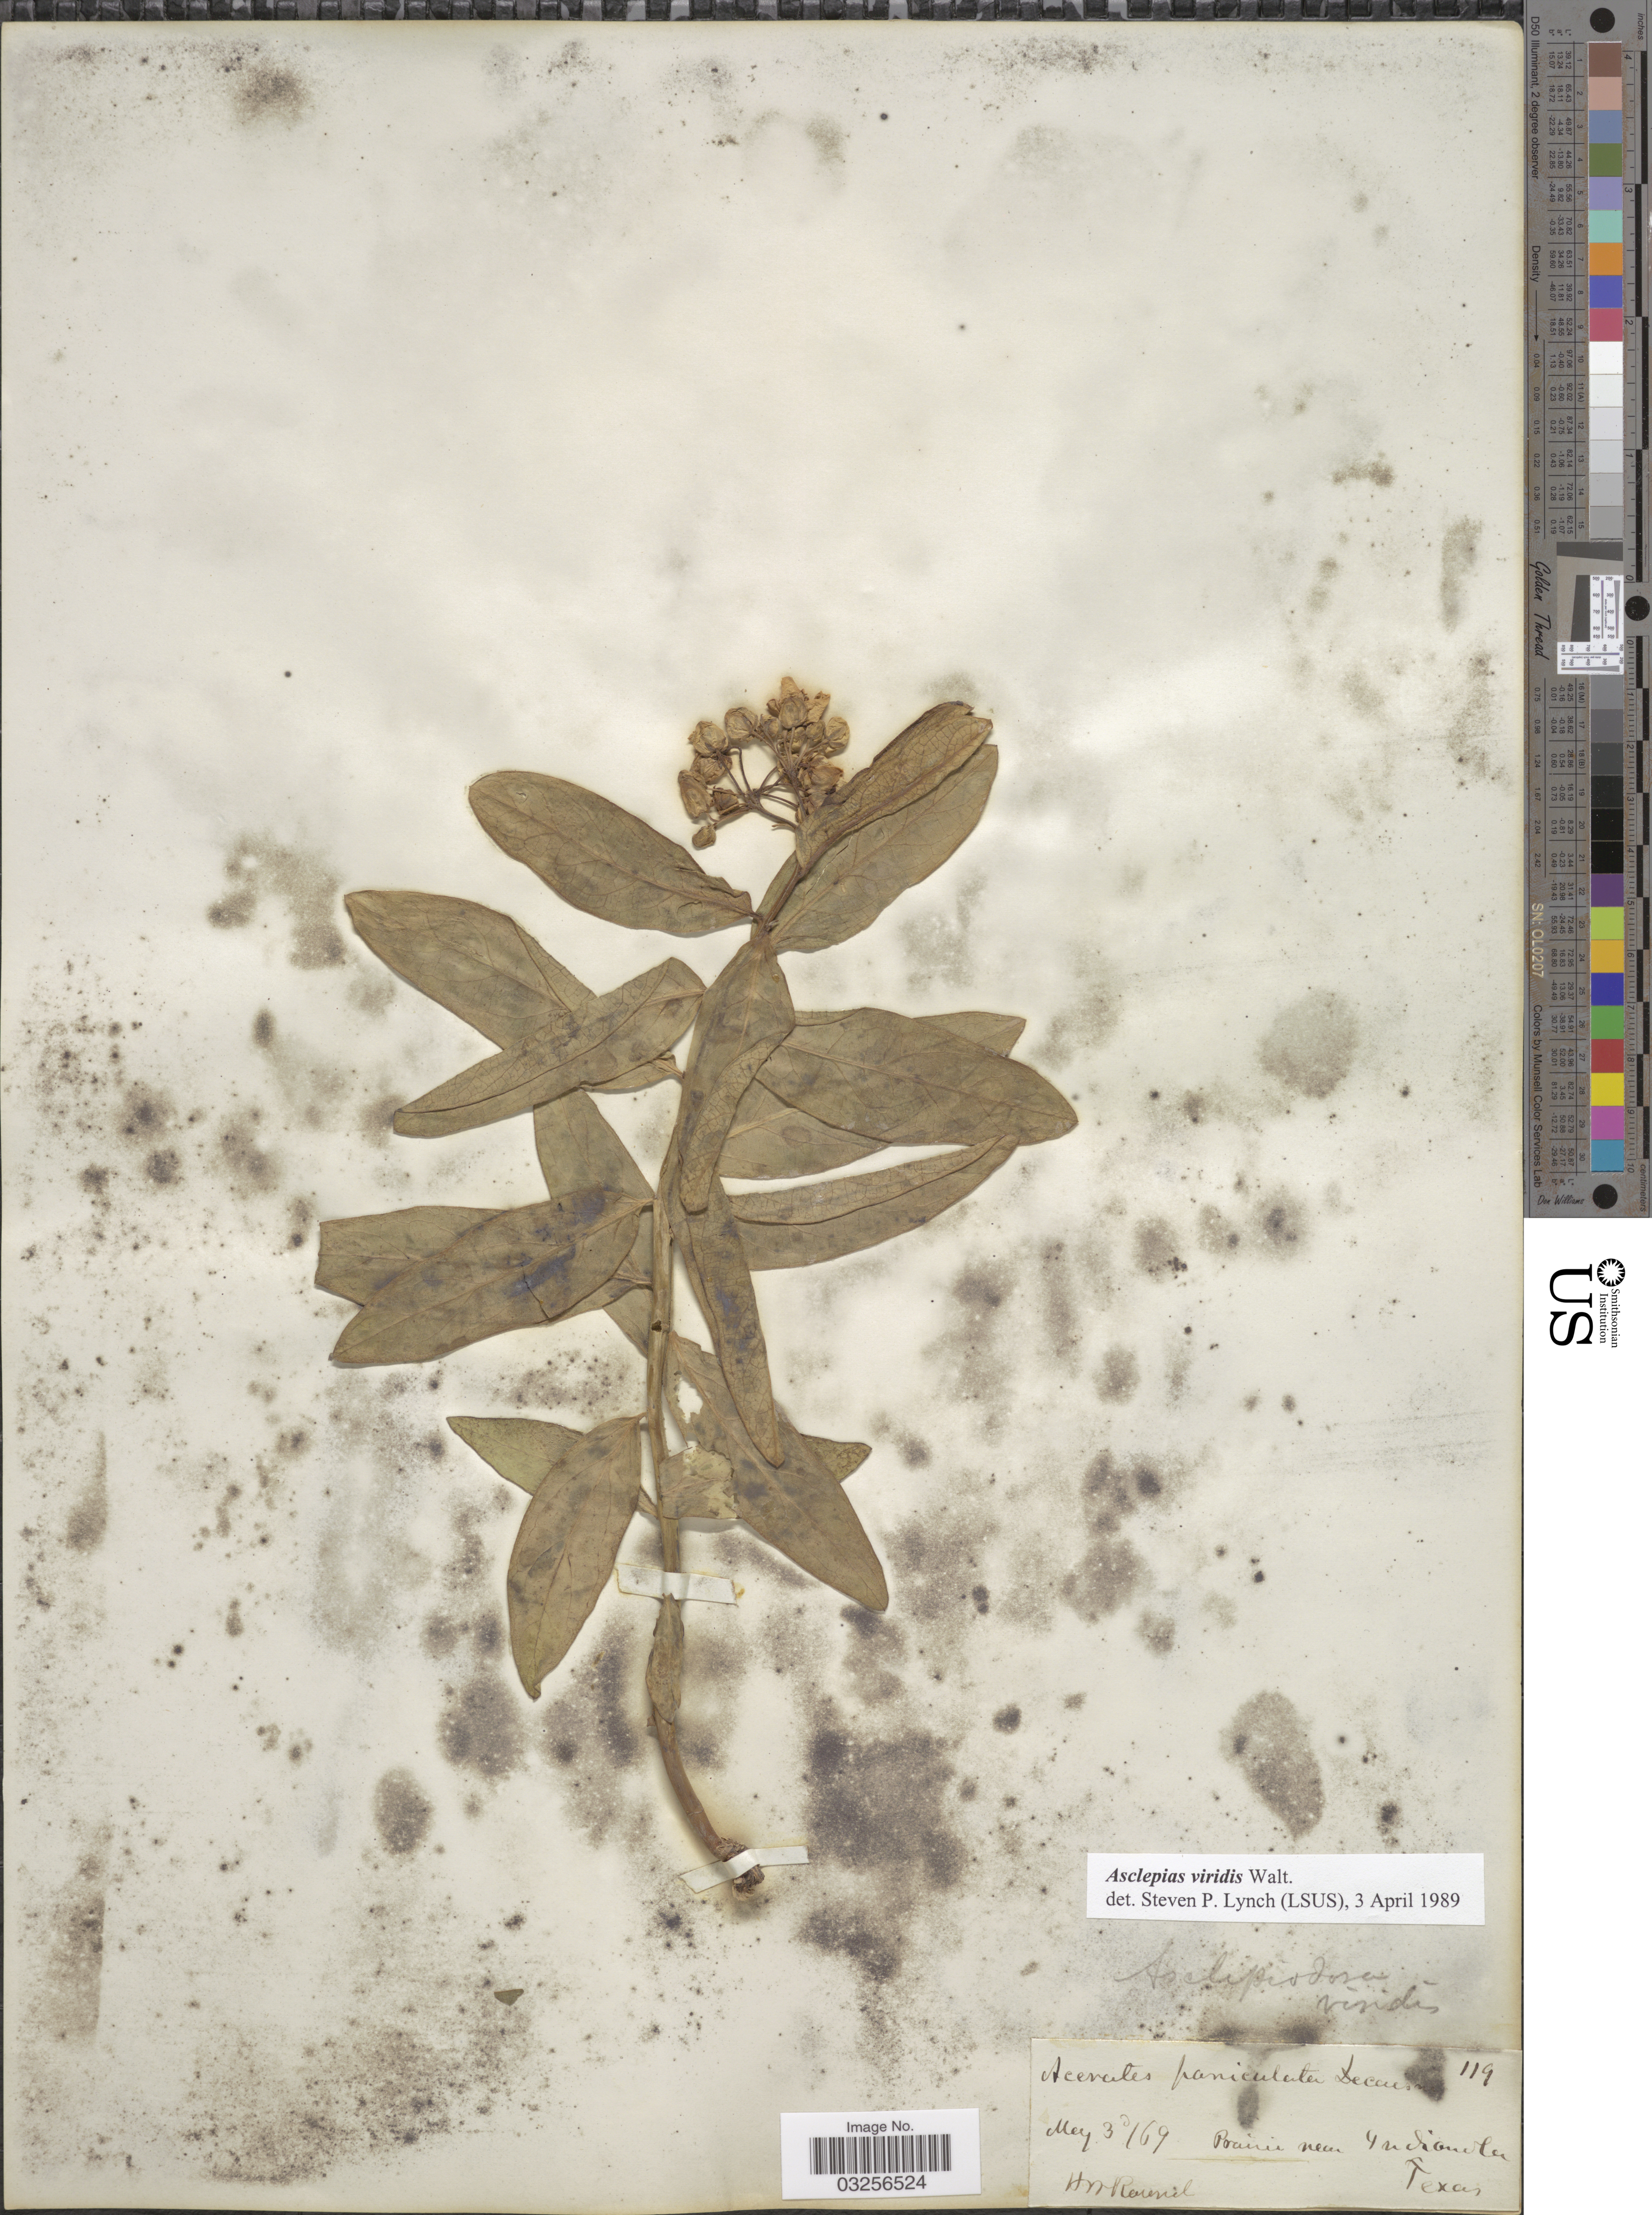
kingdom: Plantae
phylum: Tracheophyta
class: Magnoliopsida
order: Gentianales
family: Apocynaceae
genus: Asclepias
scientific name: Asclepias viridis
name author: Walter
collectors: H. Ravenel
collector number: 119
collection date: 1869-05-30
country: United States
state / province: Texas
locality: Prairie near Indianola